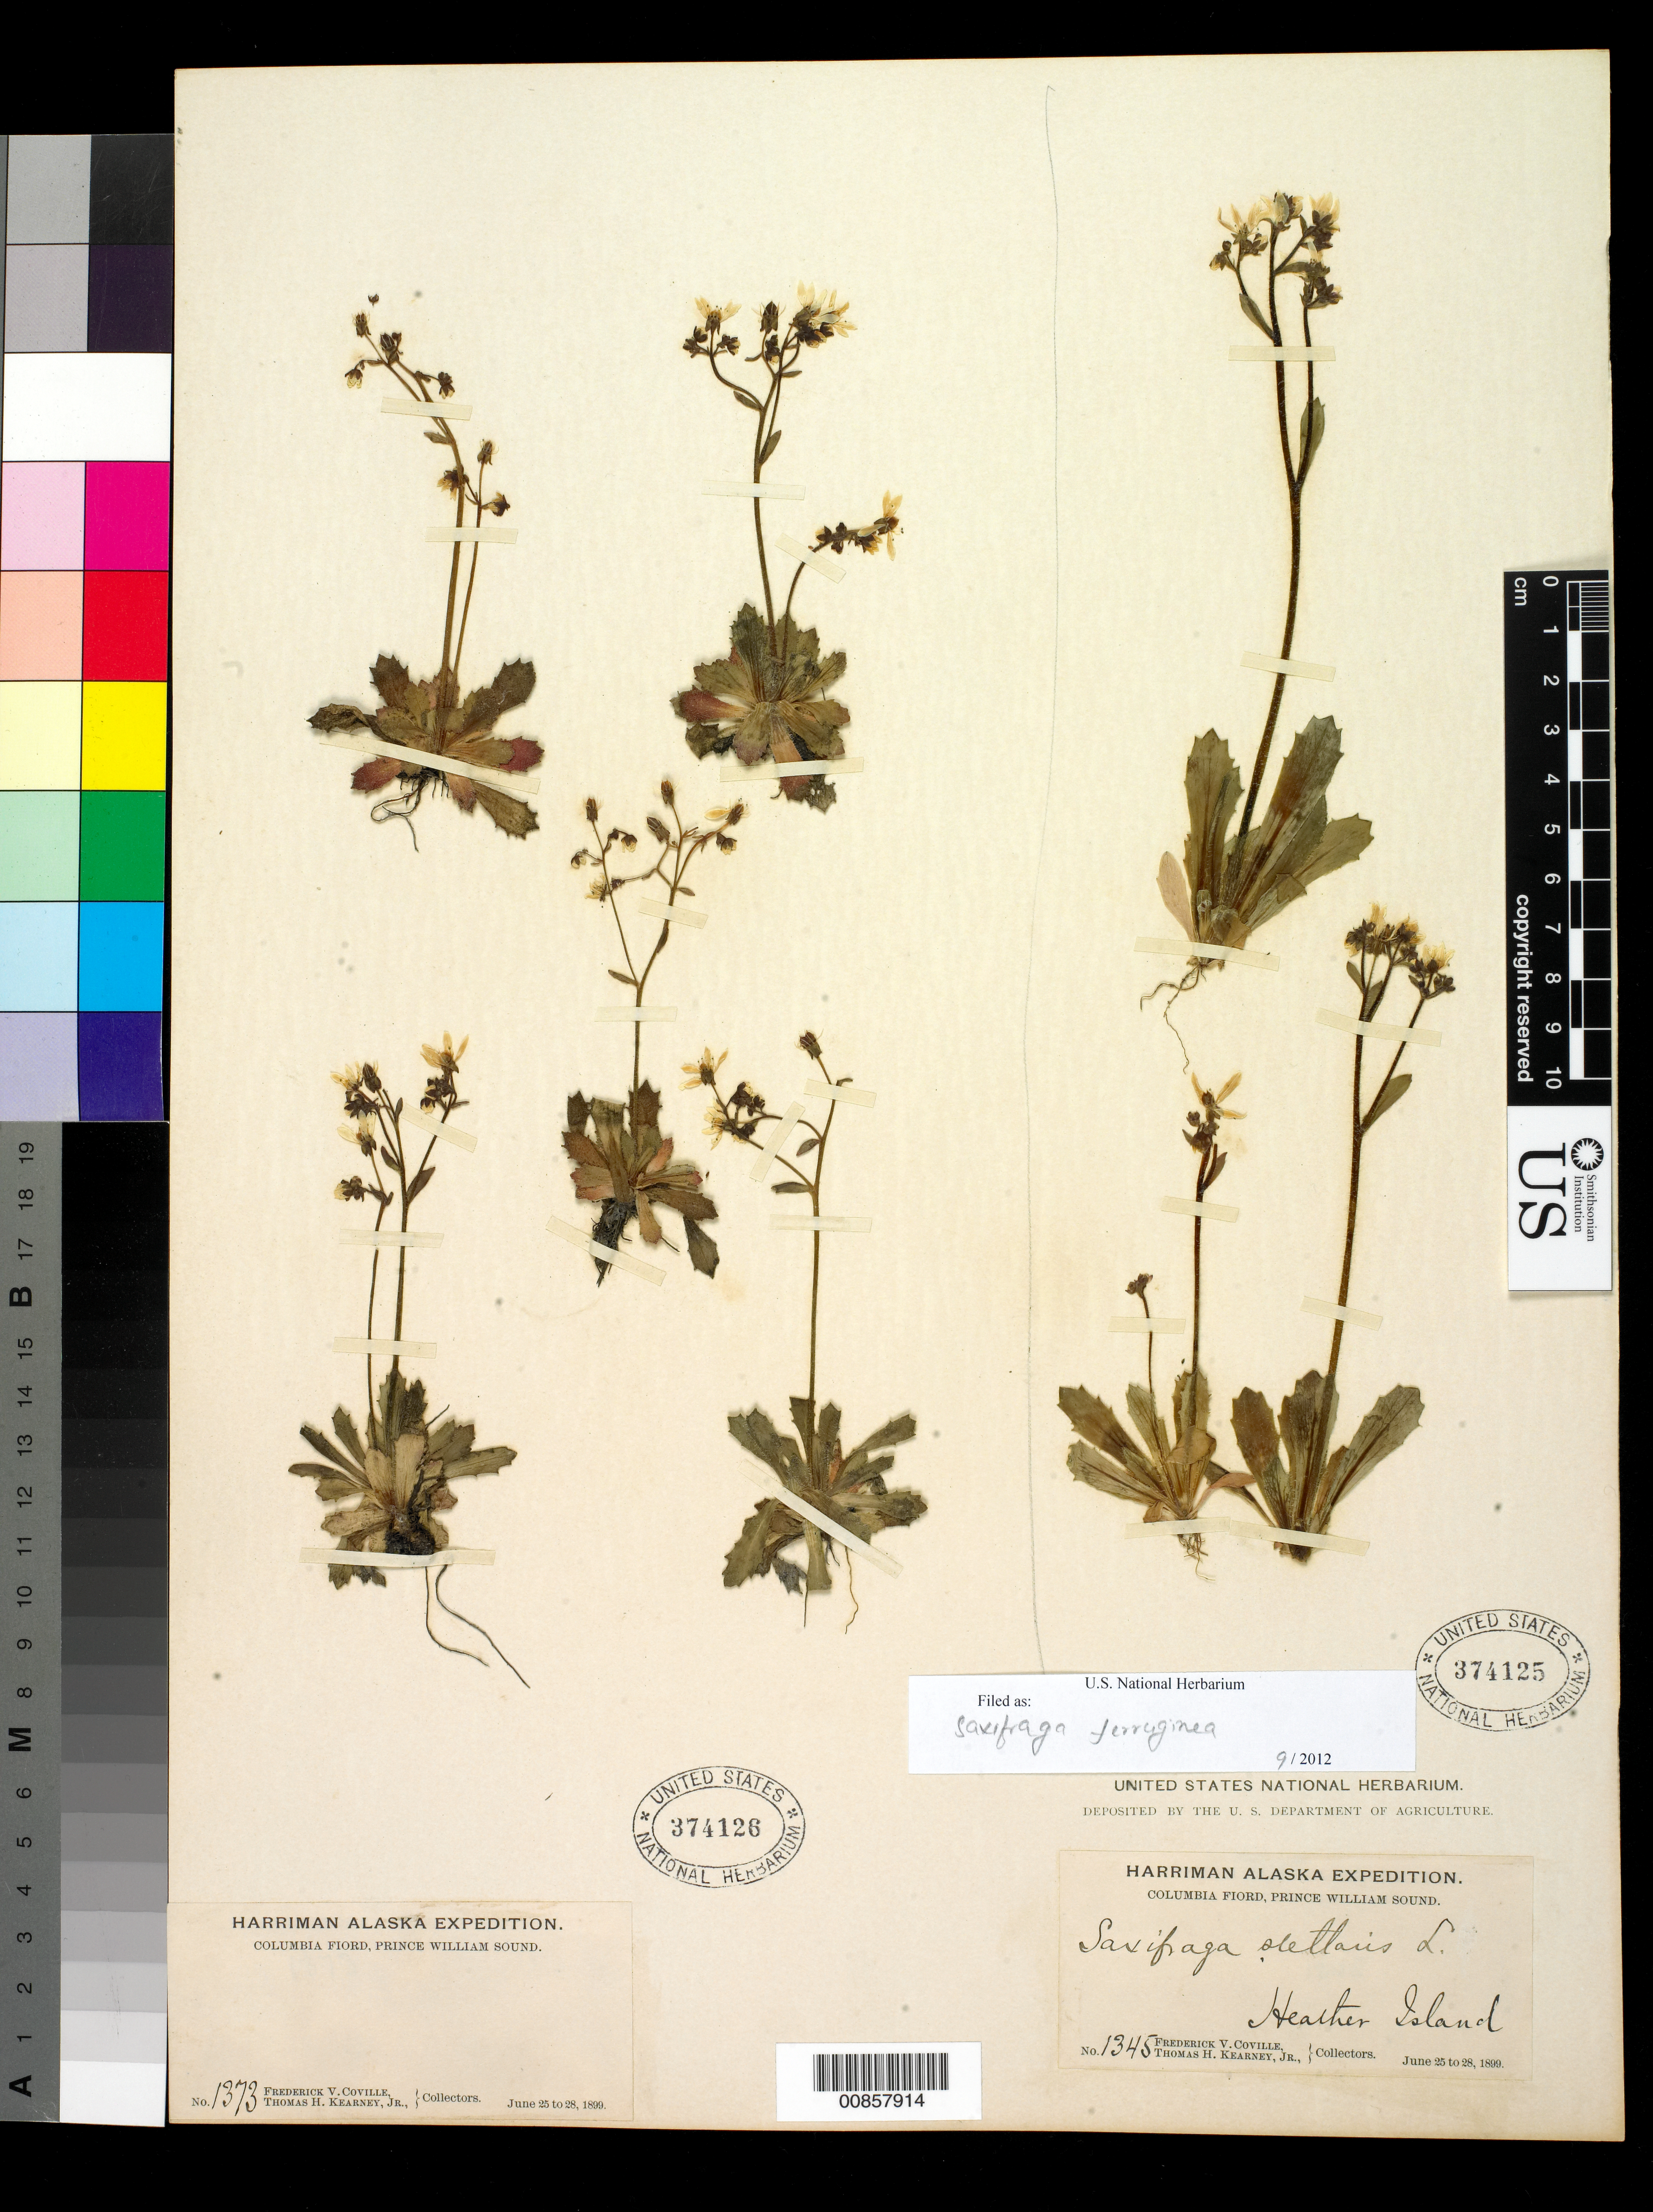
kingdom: Plantae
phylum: Tracheophyta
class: Magnoliopsida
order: Saxifragales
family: Saxifragaceae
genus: Micranthes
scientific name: Micranthes ferruginea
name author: (Graham) Brouillet & Gornall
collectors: F. V. Coville & T. H. Kearney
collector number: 1345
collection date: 1899-06-25/1899-06-28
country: United States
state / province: Alaska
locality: Columbia Fiord, Prince William Sound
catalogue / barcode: US 374125